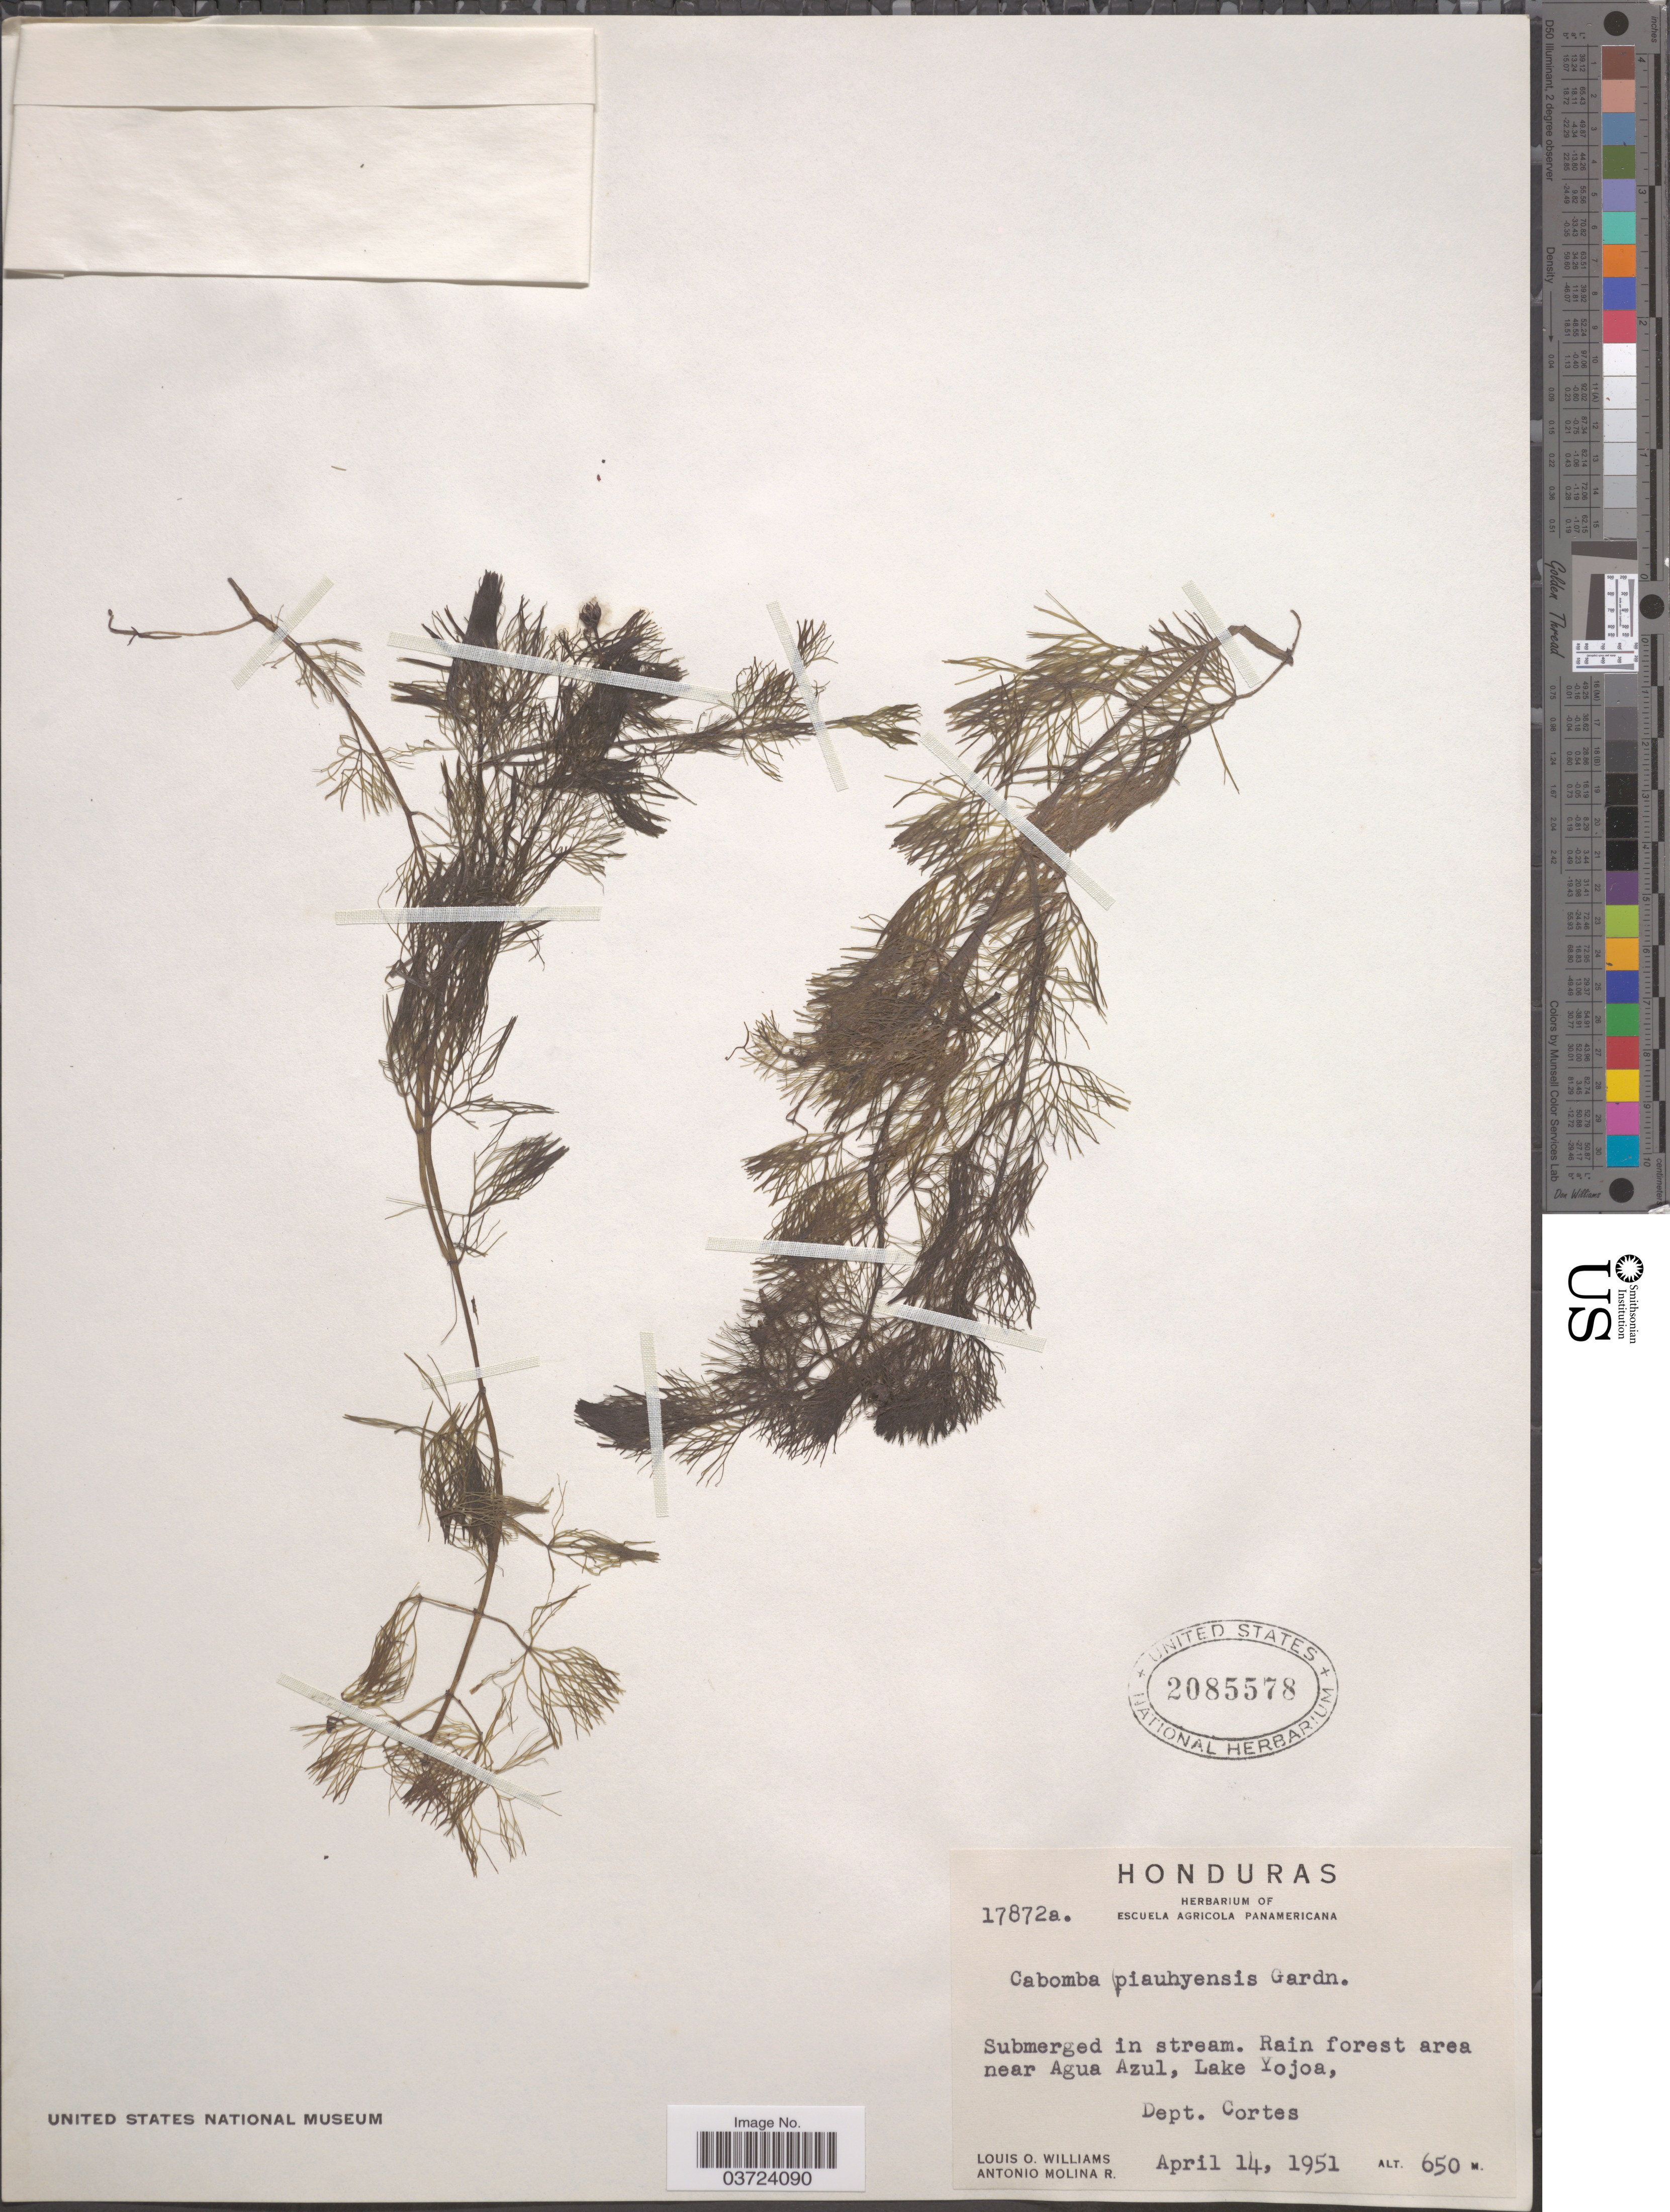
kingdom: Plantae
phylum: Tracheophyta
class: Magnoliopsida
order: Nymphaeales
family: Cabombaceae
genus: Cabomba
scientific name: Cabomba piauhyensis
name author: Gardner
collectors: L. O. Williams & A. Molina R.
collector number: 17872a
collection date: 1951-04-14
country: Honduras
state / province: Cortes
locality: Rain forest area near Agua Azul, Lake Yojoa, Dept. Cortes.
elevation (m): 650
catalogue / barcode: US 2085578